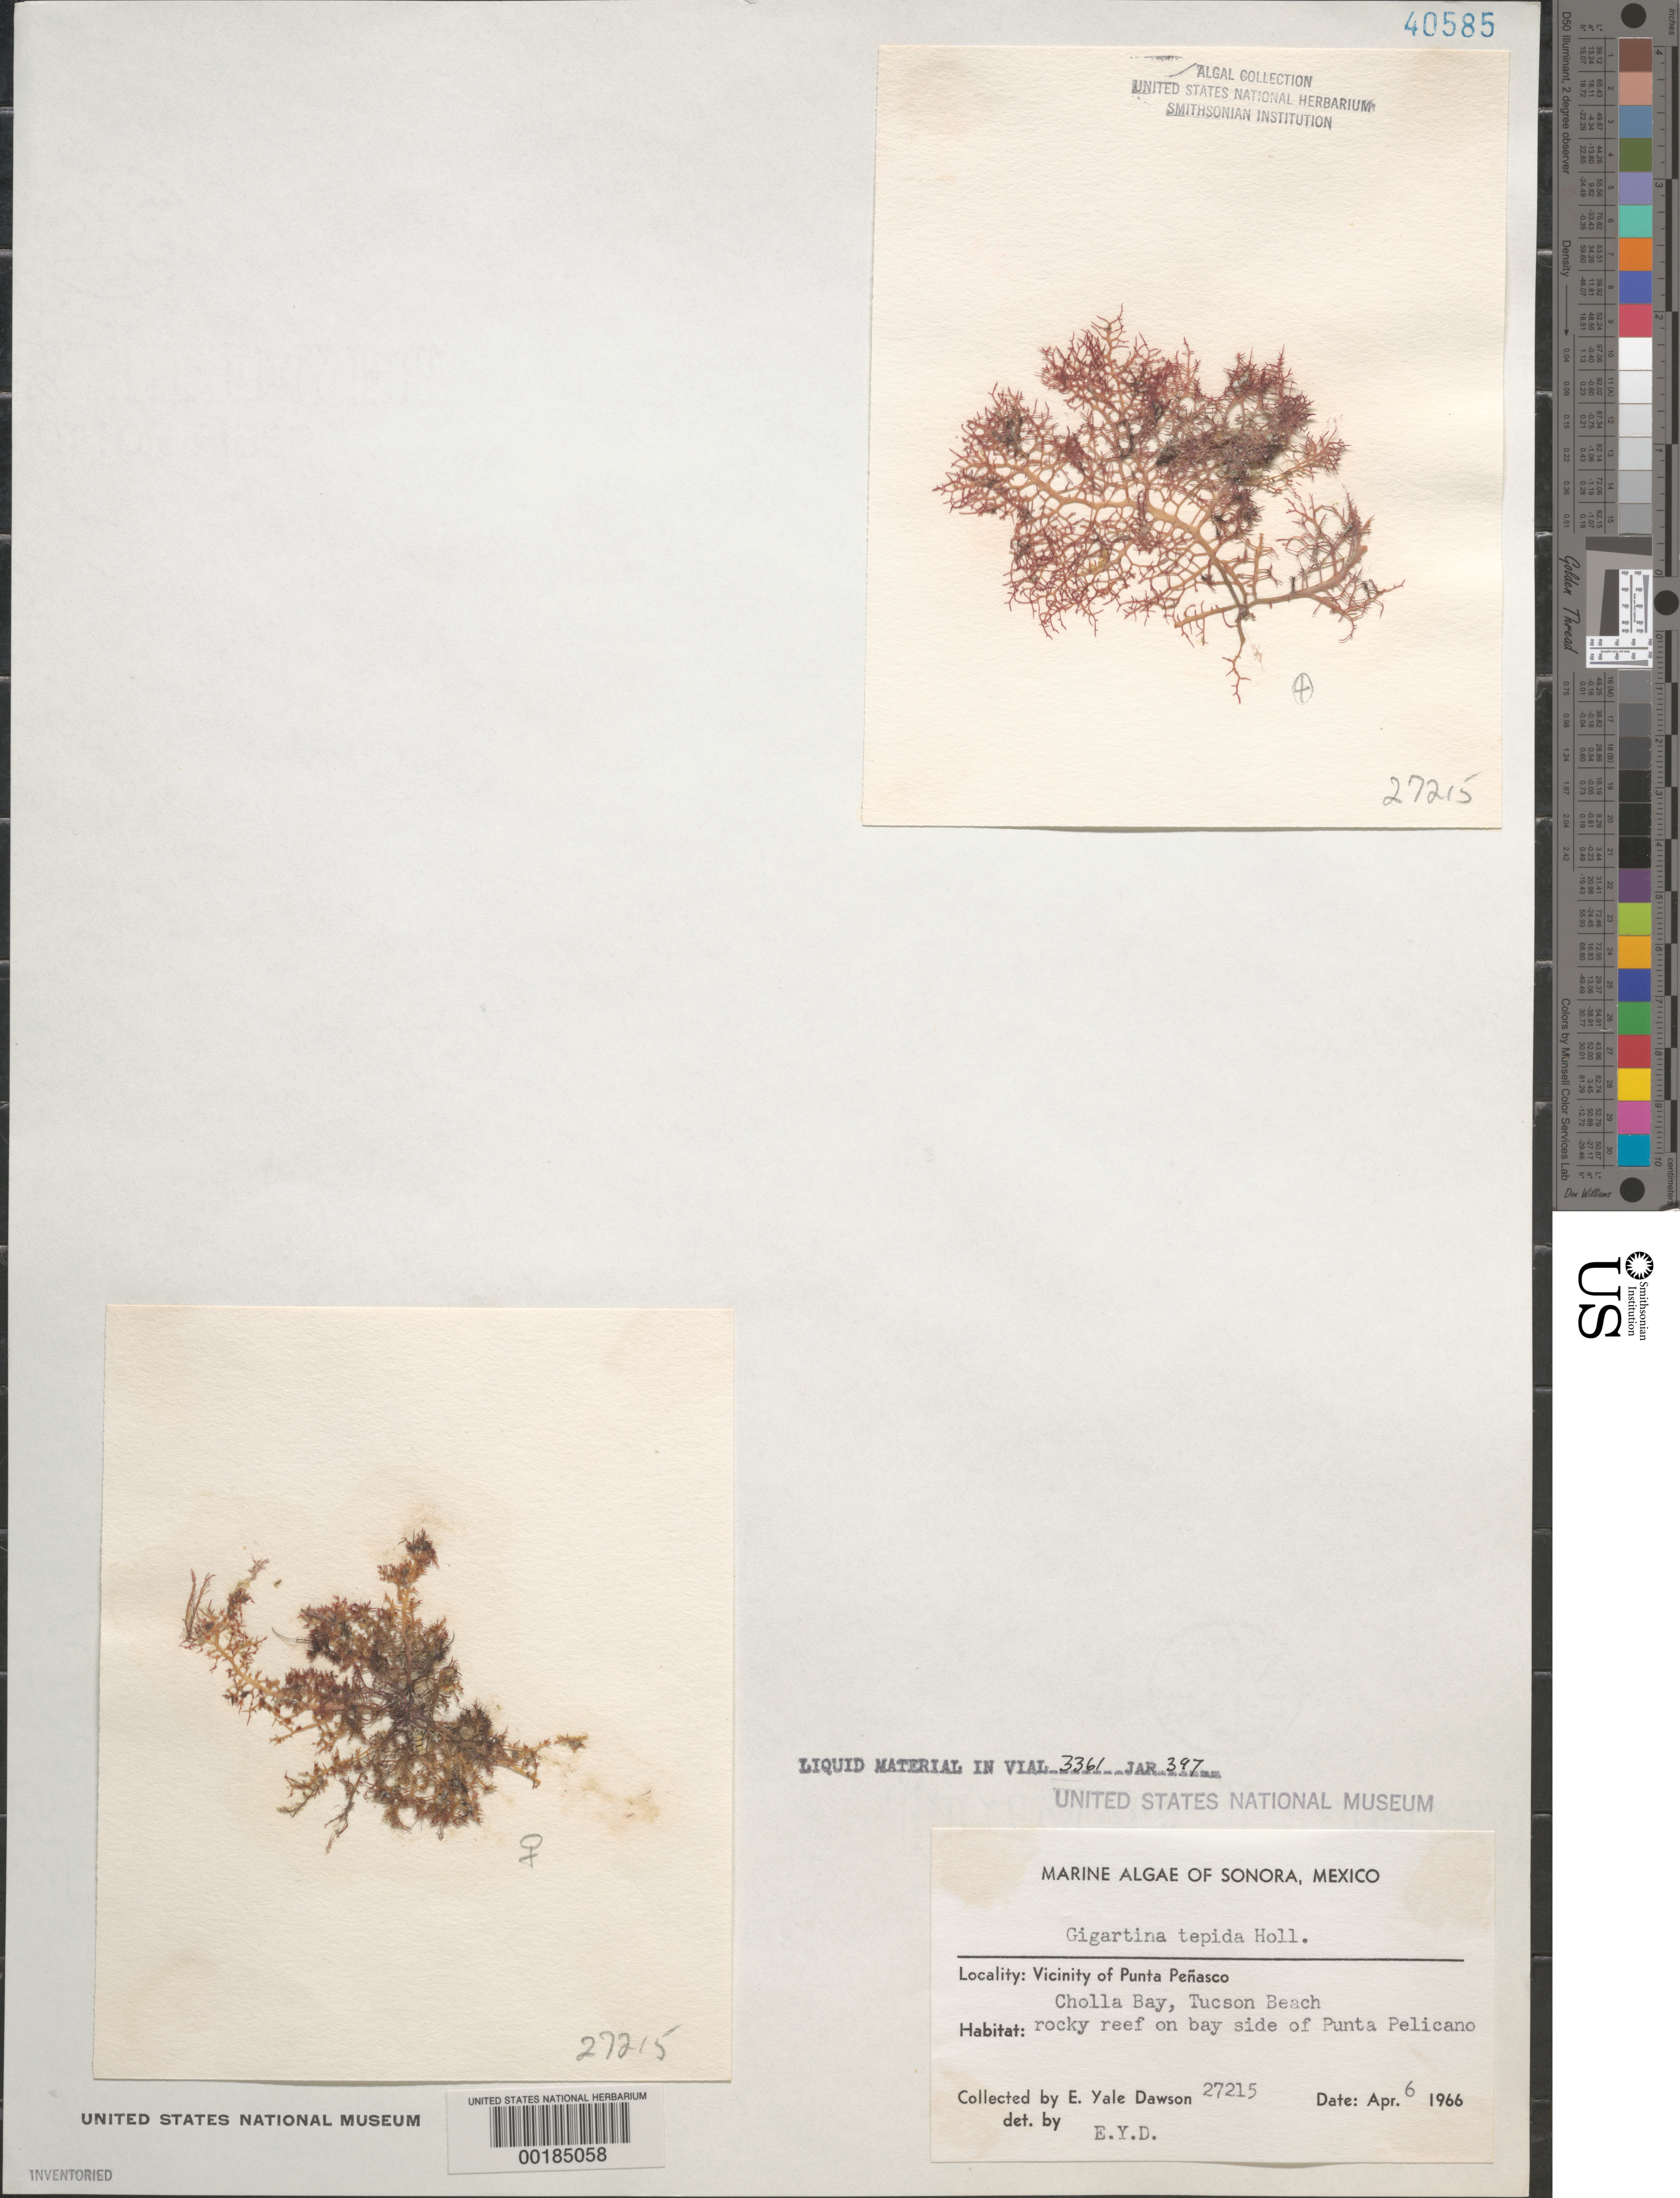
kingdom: Plantae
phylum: Rhodophyta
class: Florideophyceae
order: Gigartinales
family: Gigartinaceae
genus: Chondracanthus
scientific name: Chondracanthus tepidus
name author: (Hollenb.) Guiry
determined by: Algae name updating Project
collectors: E. Y. Dawson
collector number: EYD 27215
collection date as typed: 06 Apr 1966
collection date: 1966-04-06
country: Mexico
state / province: Sonora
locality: Cholla Bay, Tucson Beach, Punta Pelicano, Punta Penasco area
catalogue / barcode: US 40585